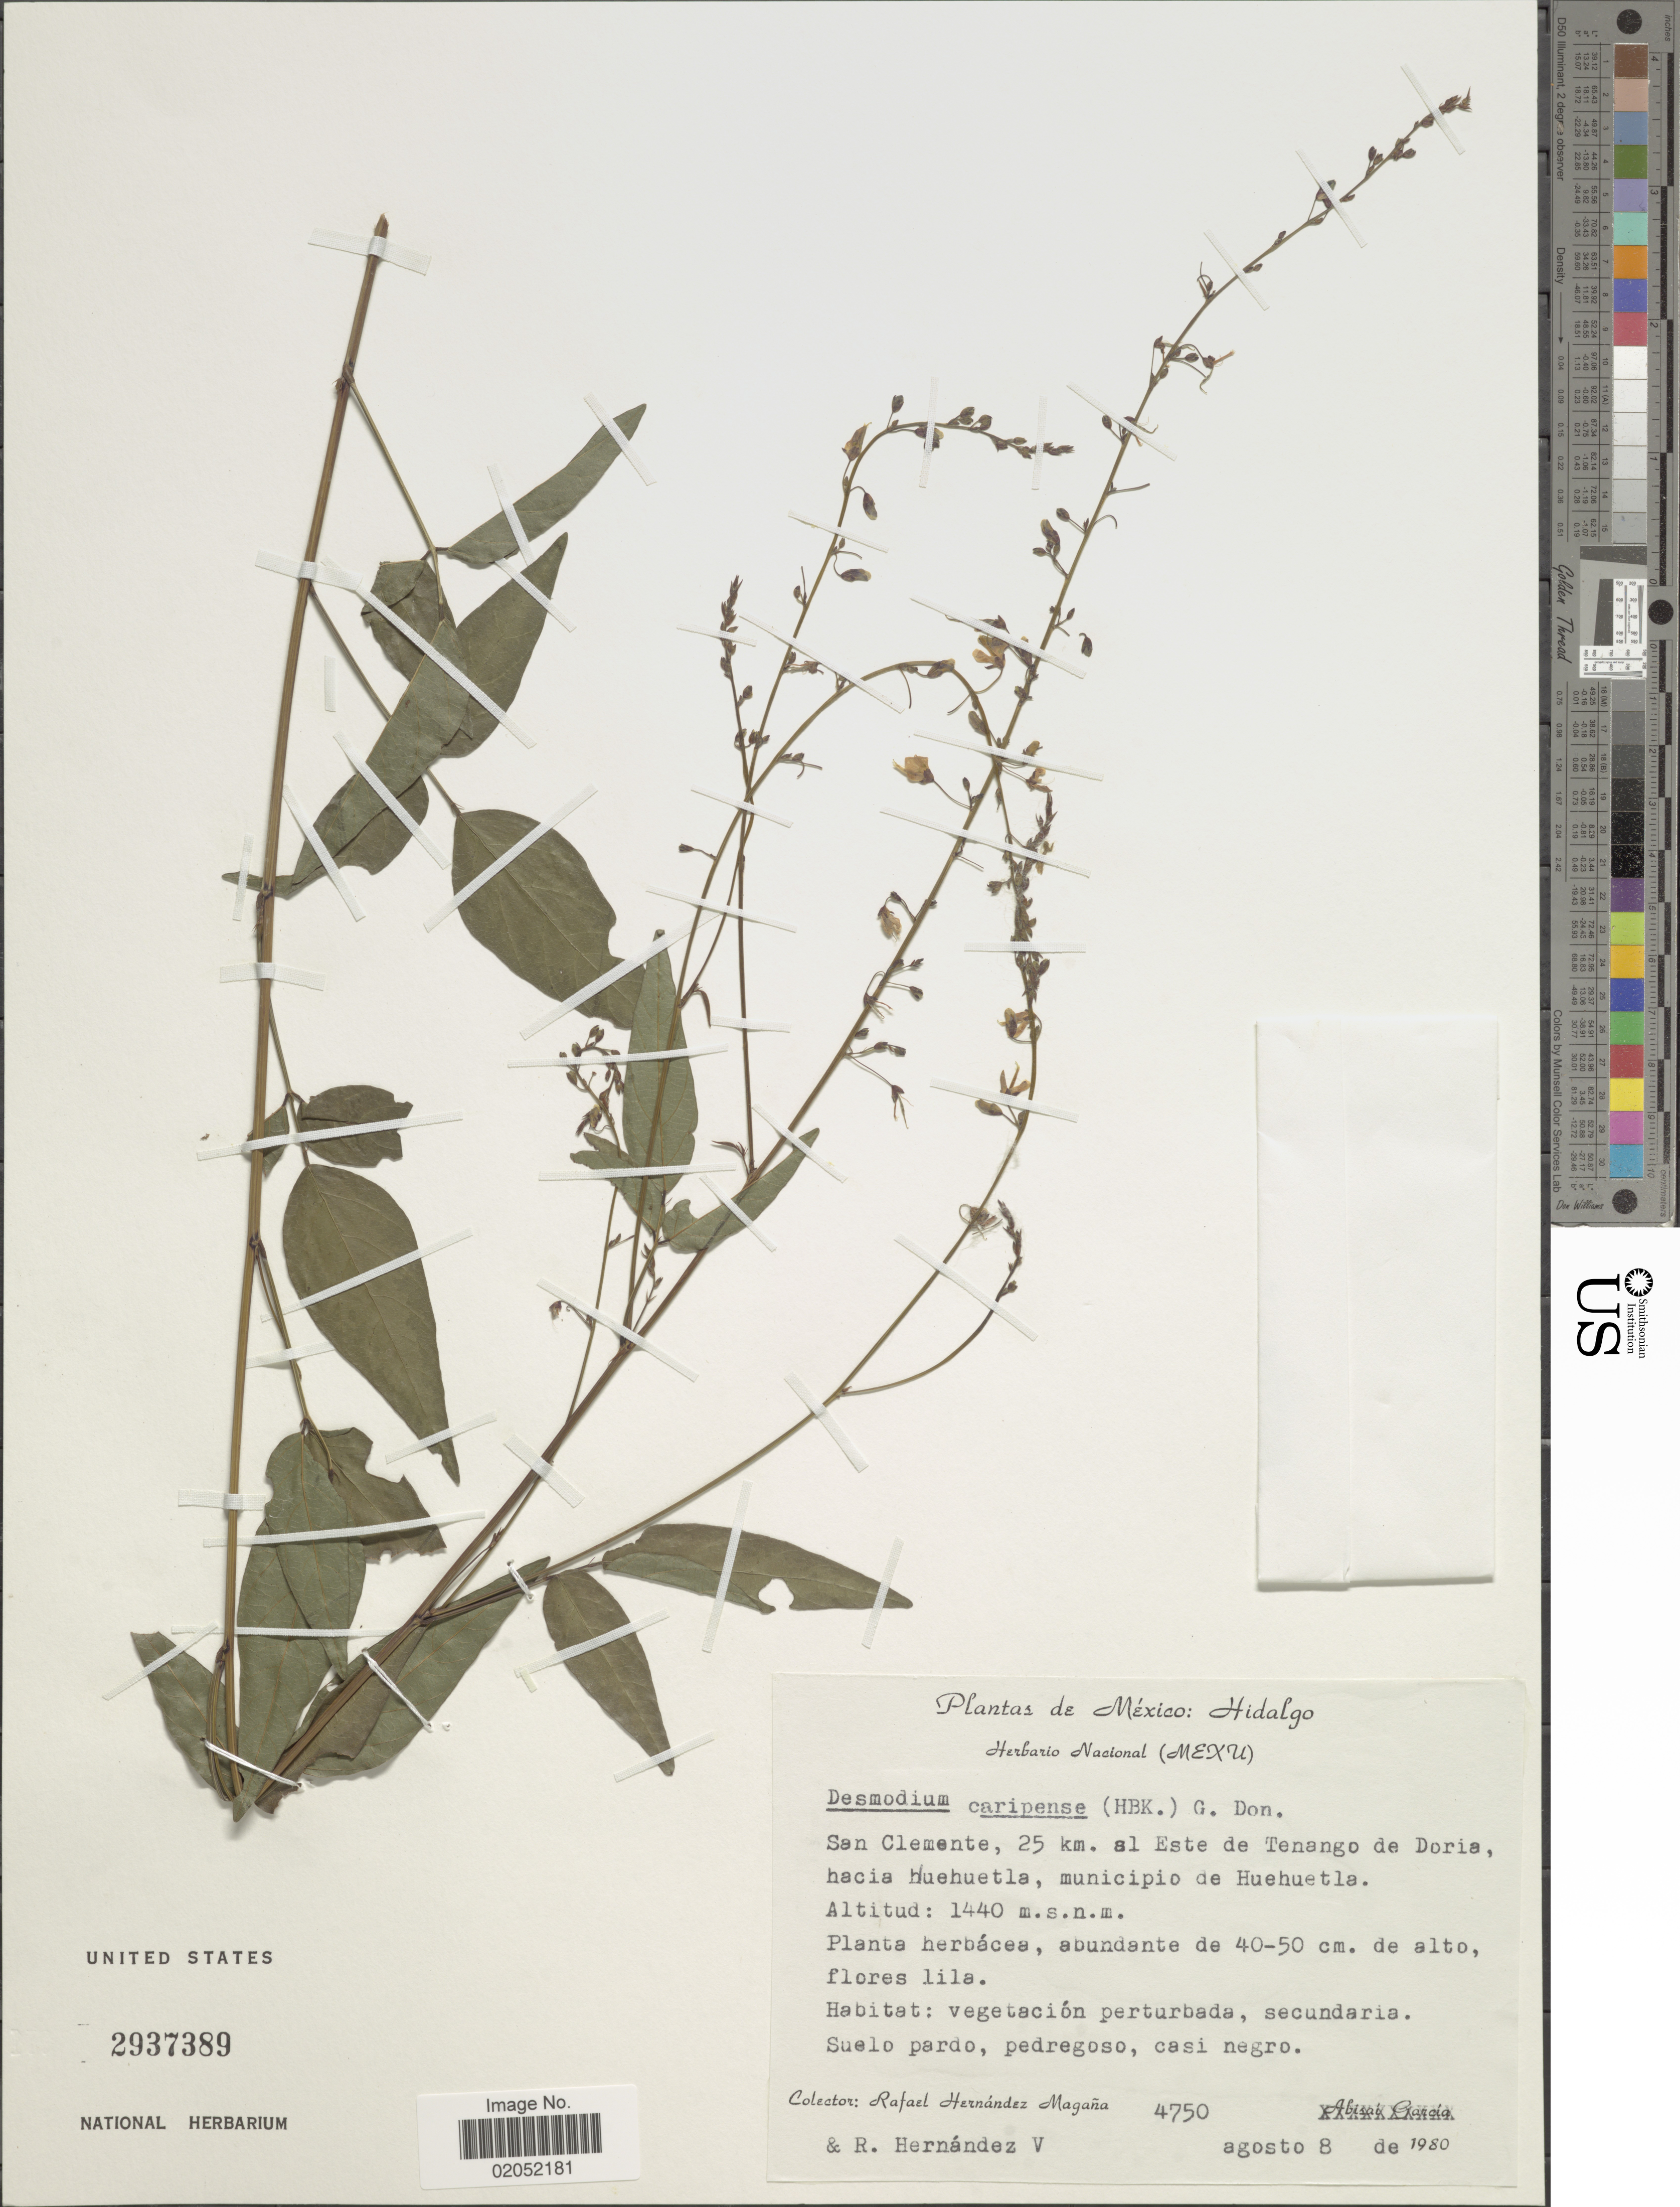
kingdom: Plantae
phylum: Tracheophyta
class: Magnoliopsida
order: Fabales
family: Fabaceae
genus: Desmodium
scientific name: Desmodium caripense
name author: (Kunth) G. Don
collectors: R. Hernández-M.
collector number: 4750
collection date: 1980-08-08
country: Mexico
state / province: Hidalgo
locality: Mexico: Hidalgo. San Clemente, 25 km. al Este de Tenango de Doria, hacia Huehuetla, municpio de Huehuetla.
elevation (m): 1440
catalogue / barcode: US 2937389